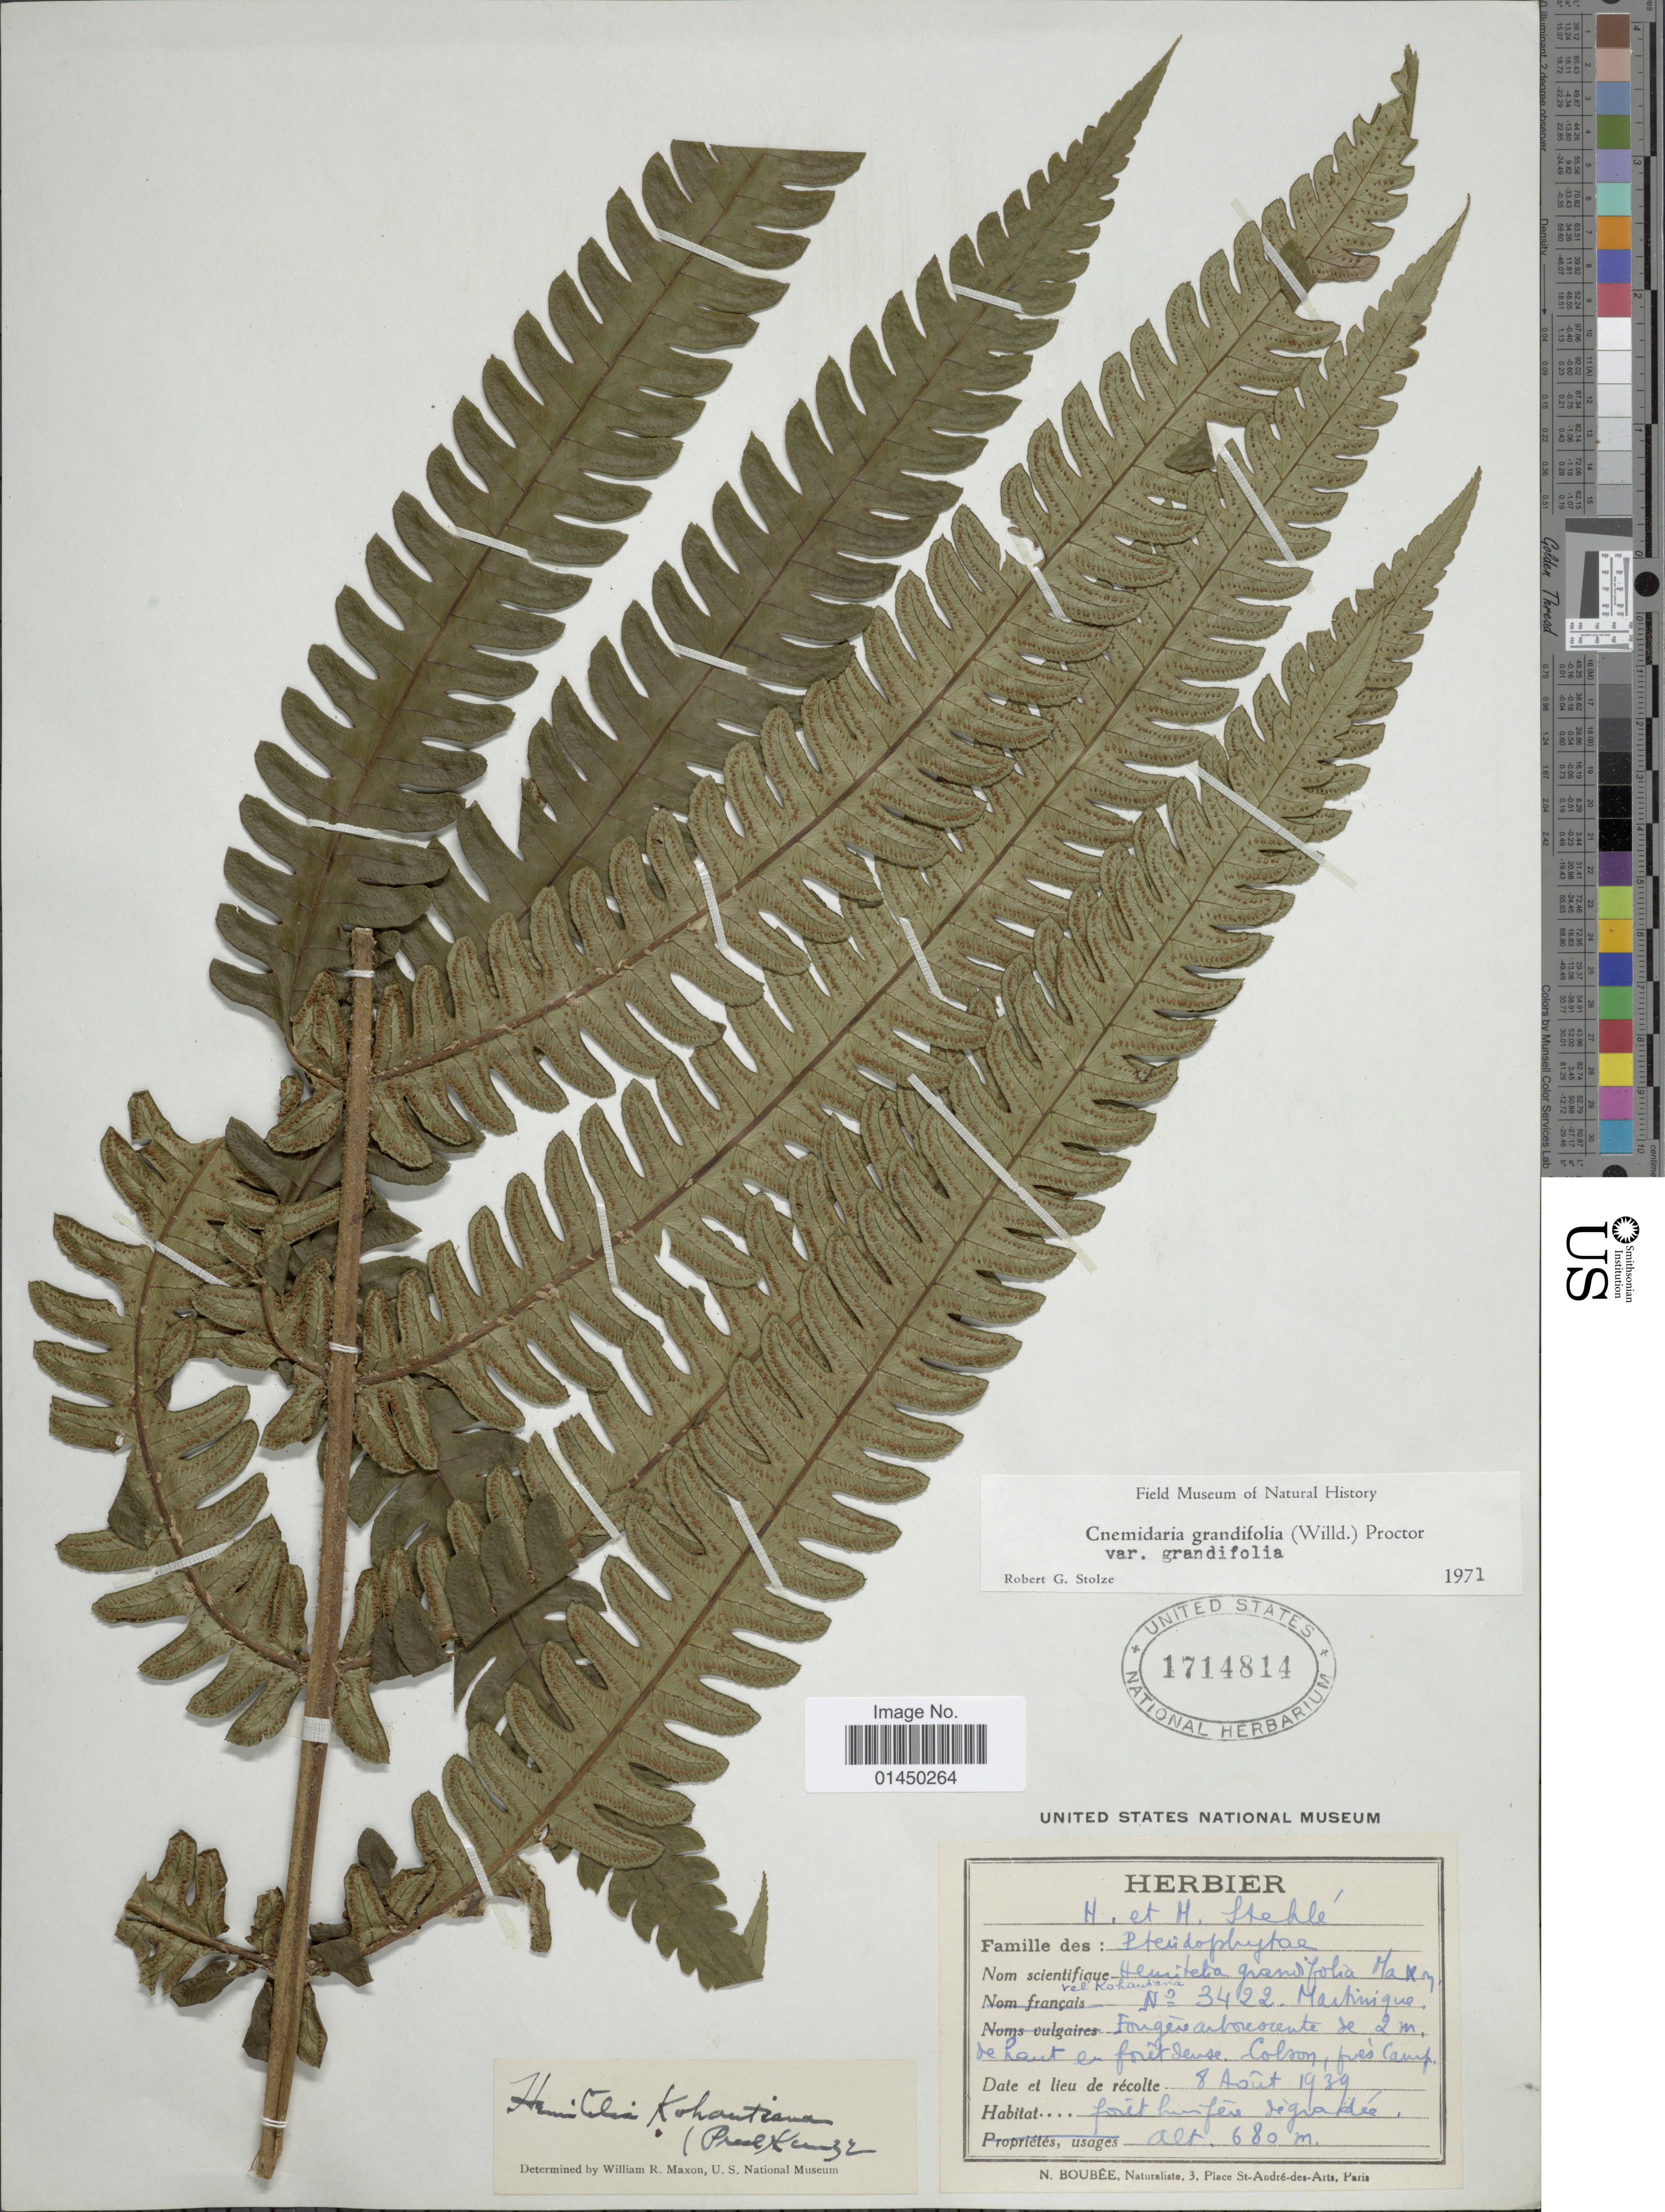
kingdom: Plantae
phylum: Tracheophyta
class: Polypodiopsida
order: Cyatheales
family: Cyatheaceae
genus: Cyathea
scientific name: Cyathea grandifolia var. grandifolia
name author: Willd.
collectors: H. Stehlé & M. Stehlé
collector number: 3422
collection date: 1939-08-08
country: Martinique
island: Martinique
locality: Fougere arborescente de 2 m. de haut en forêt dense, Colson, pres Camp.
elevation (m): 680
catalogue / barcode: US 1714814